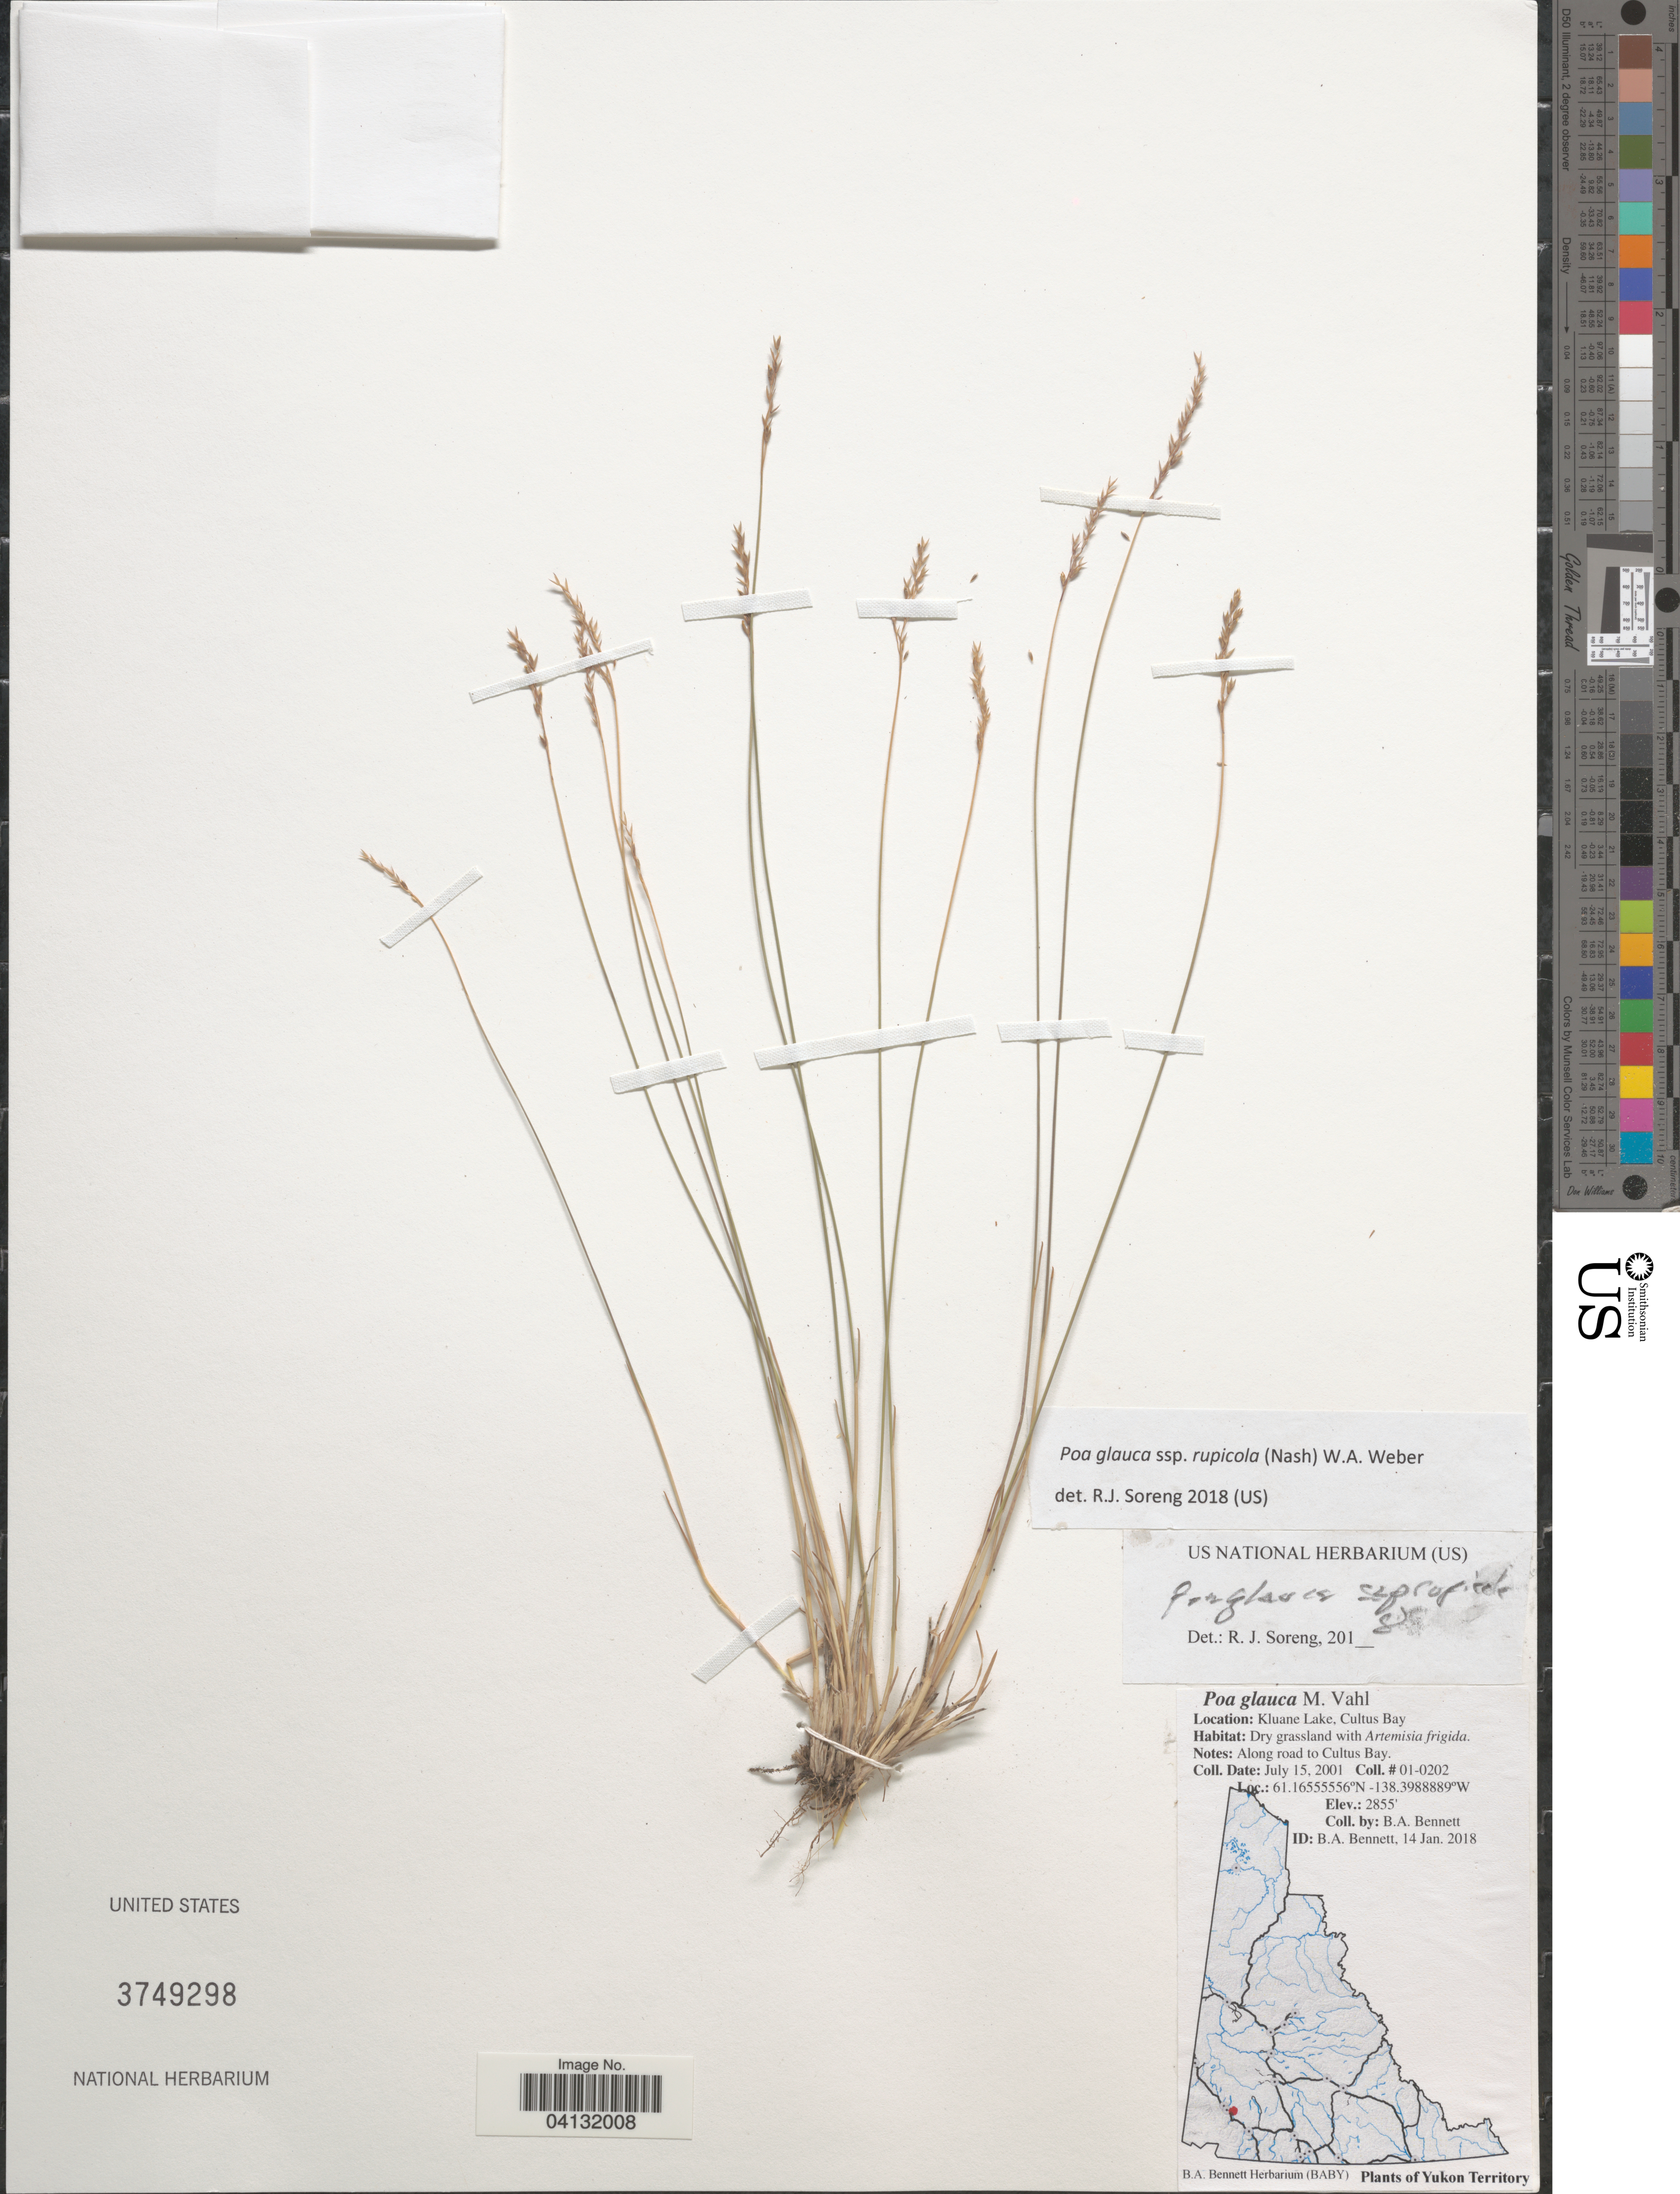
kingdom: Plantae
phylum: Tracheophyta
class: Liliopsida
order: Poales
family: Poaceae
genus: Poa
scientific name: Poa glauca subsp. rupicola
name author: (Nash) W.A. Weber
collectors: B. A. Bennett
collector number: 01-0202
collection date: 2001-07-15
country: Canada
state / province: Yukon Territory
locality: Kluane Lake, Cultus Bay.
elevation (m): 870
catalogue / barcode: US 3749298